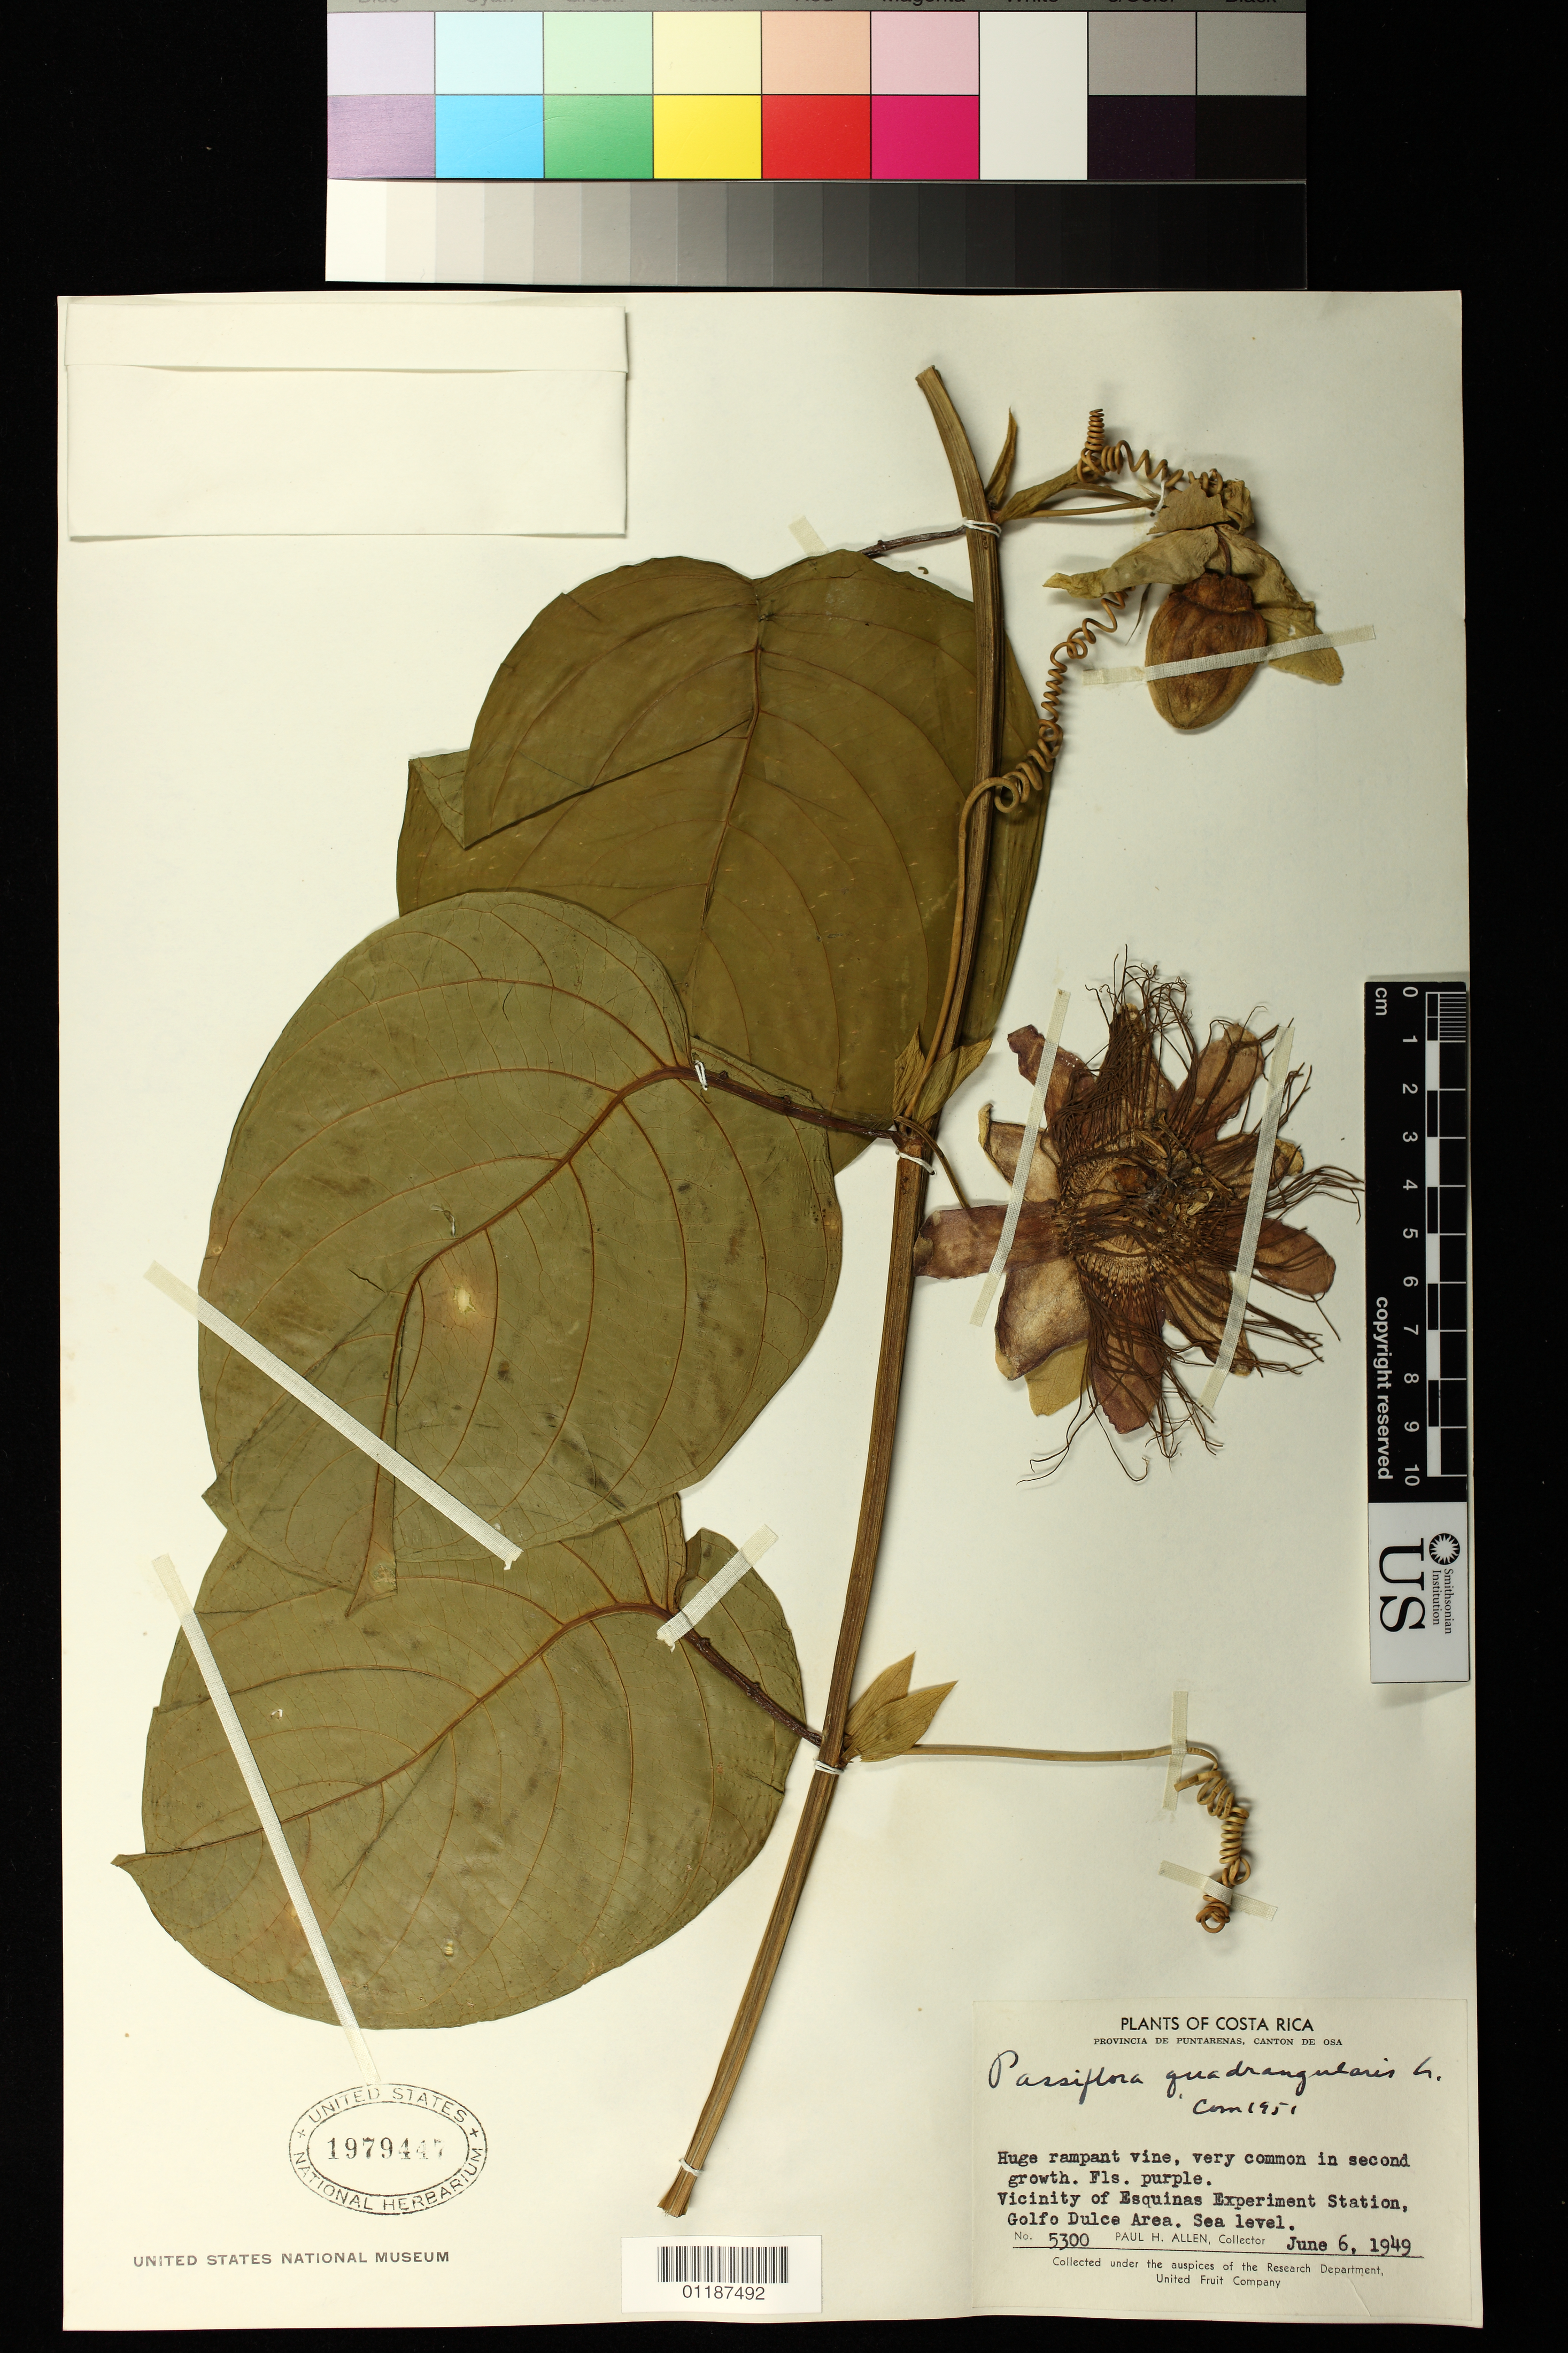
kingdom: Plantae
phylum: Tracheophyta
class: Magnoliopsida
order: Malpighiales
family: Passifloraceae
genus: Passiflora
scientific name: Passiflora quadrangularis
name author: L.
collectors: P. H. Allen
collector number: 5300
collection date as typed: Jun 6 1949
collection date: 1949-06-06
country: Costa Rica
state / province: Puntarenas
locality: Canton de Osa: Vicinity of Equinas Experiment Station, Golfo Dulce Area.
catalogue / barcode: US 1979447